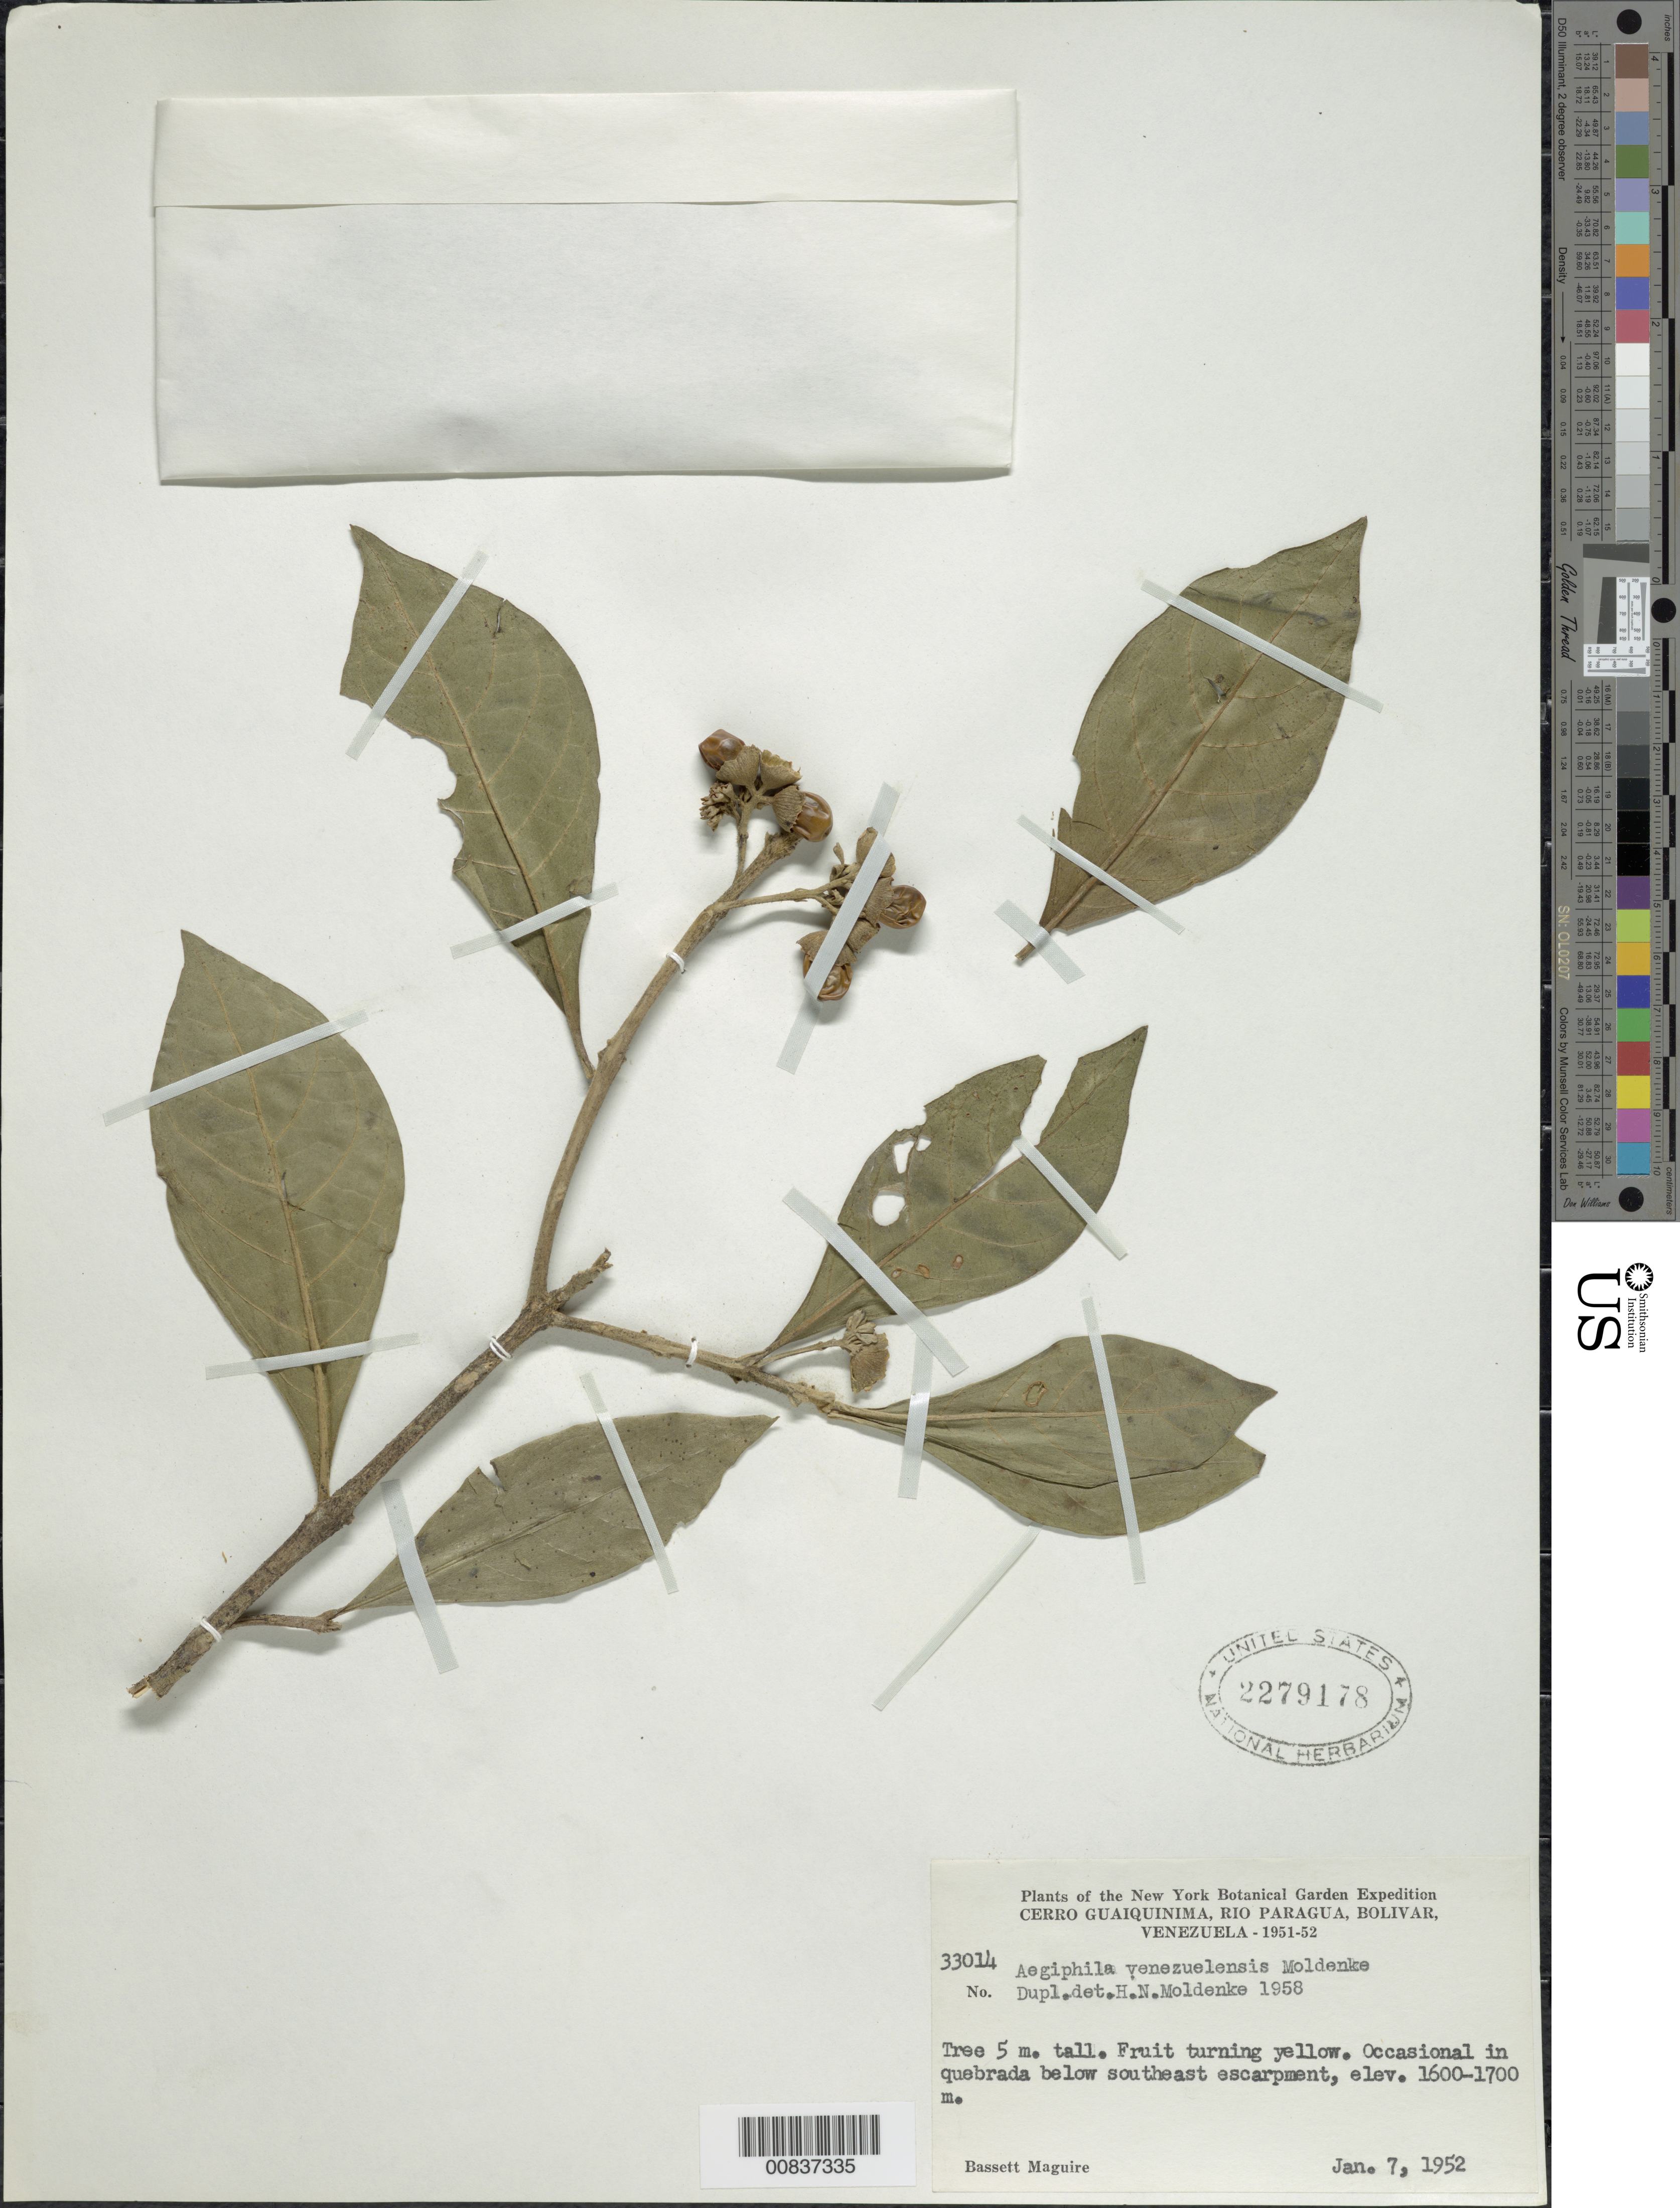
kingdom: Plantae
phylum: Tracheophyta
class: Magnoliopsida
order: Lamiales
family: Lamiaceae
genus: Aegiphila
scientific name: Aegiphila venezuelensis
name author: Moldenke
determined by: Moldenke, H. N.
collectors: B. Maguire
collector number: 33014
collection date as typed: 7-Jan-52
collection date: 1952-01-07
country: Venezuela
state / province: Bolívar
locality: Cerro Guaiquinima, Río Paragua, SE escarpment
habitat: Quebrada below escarpment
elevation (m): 1600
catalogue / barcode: US 2279178